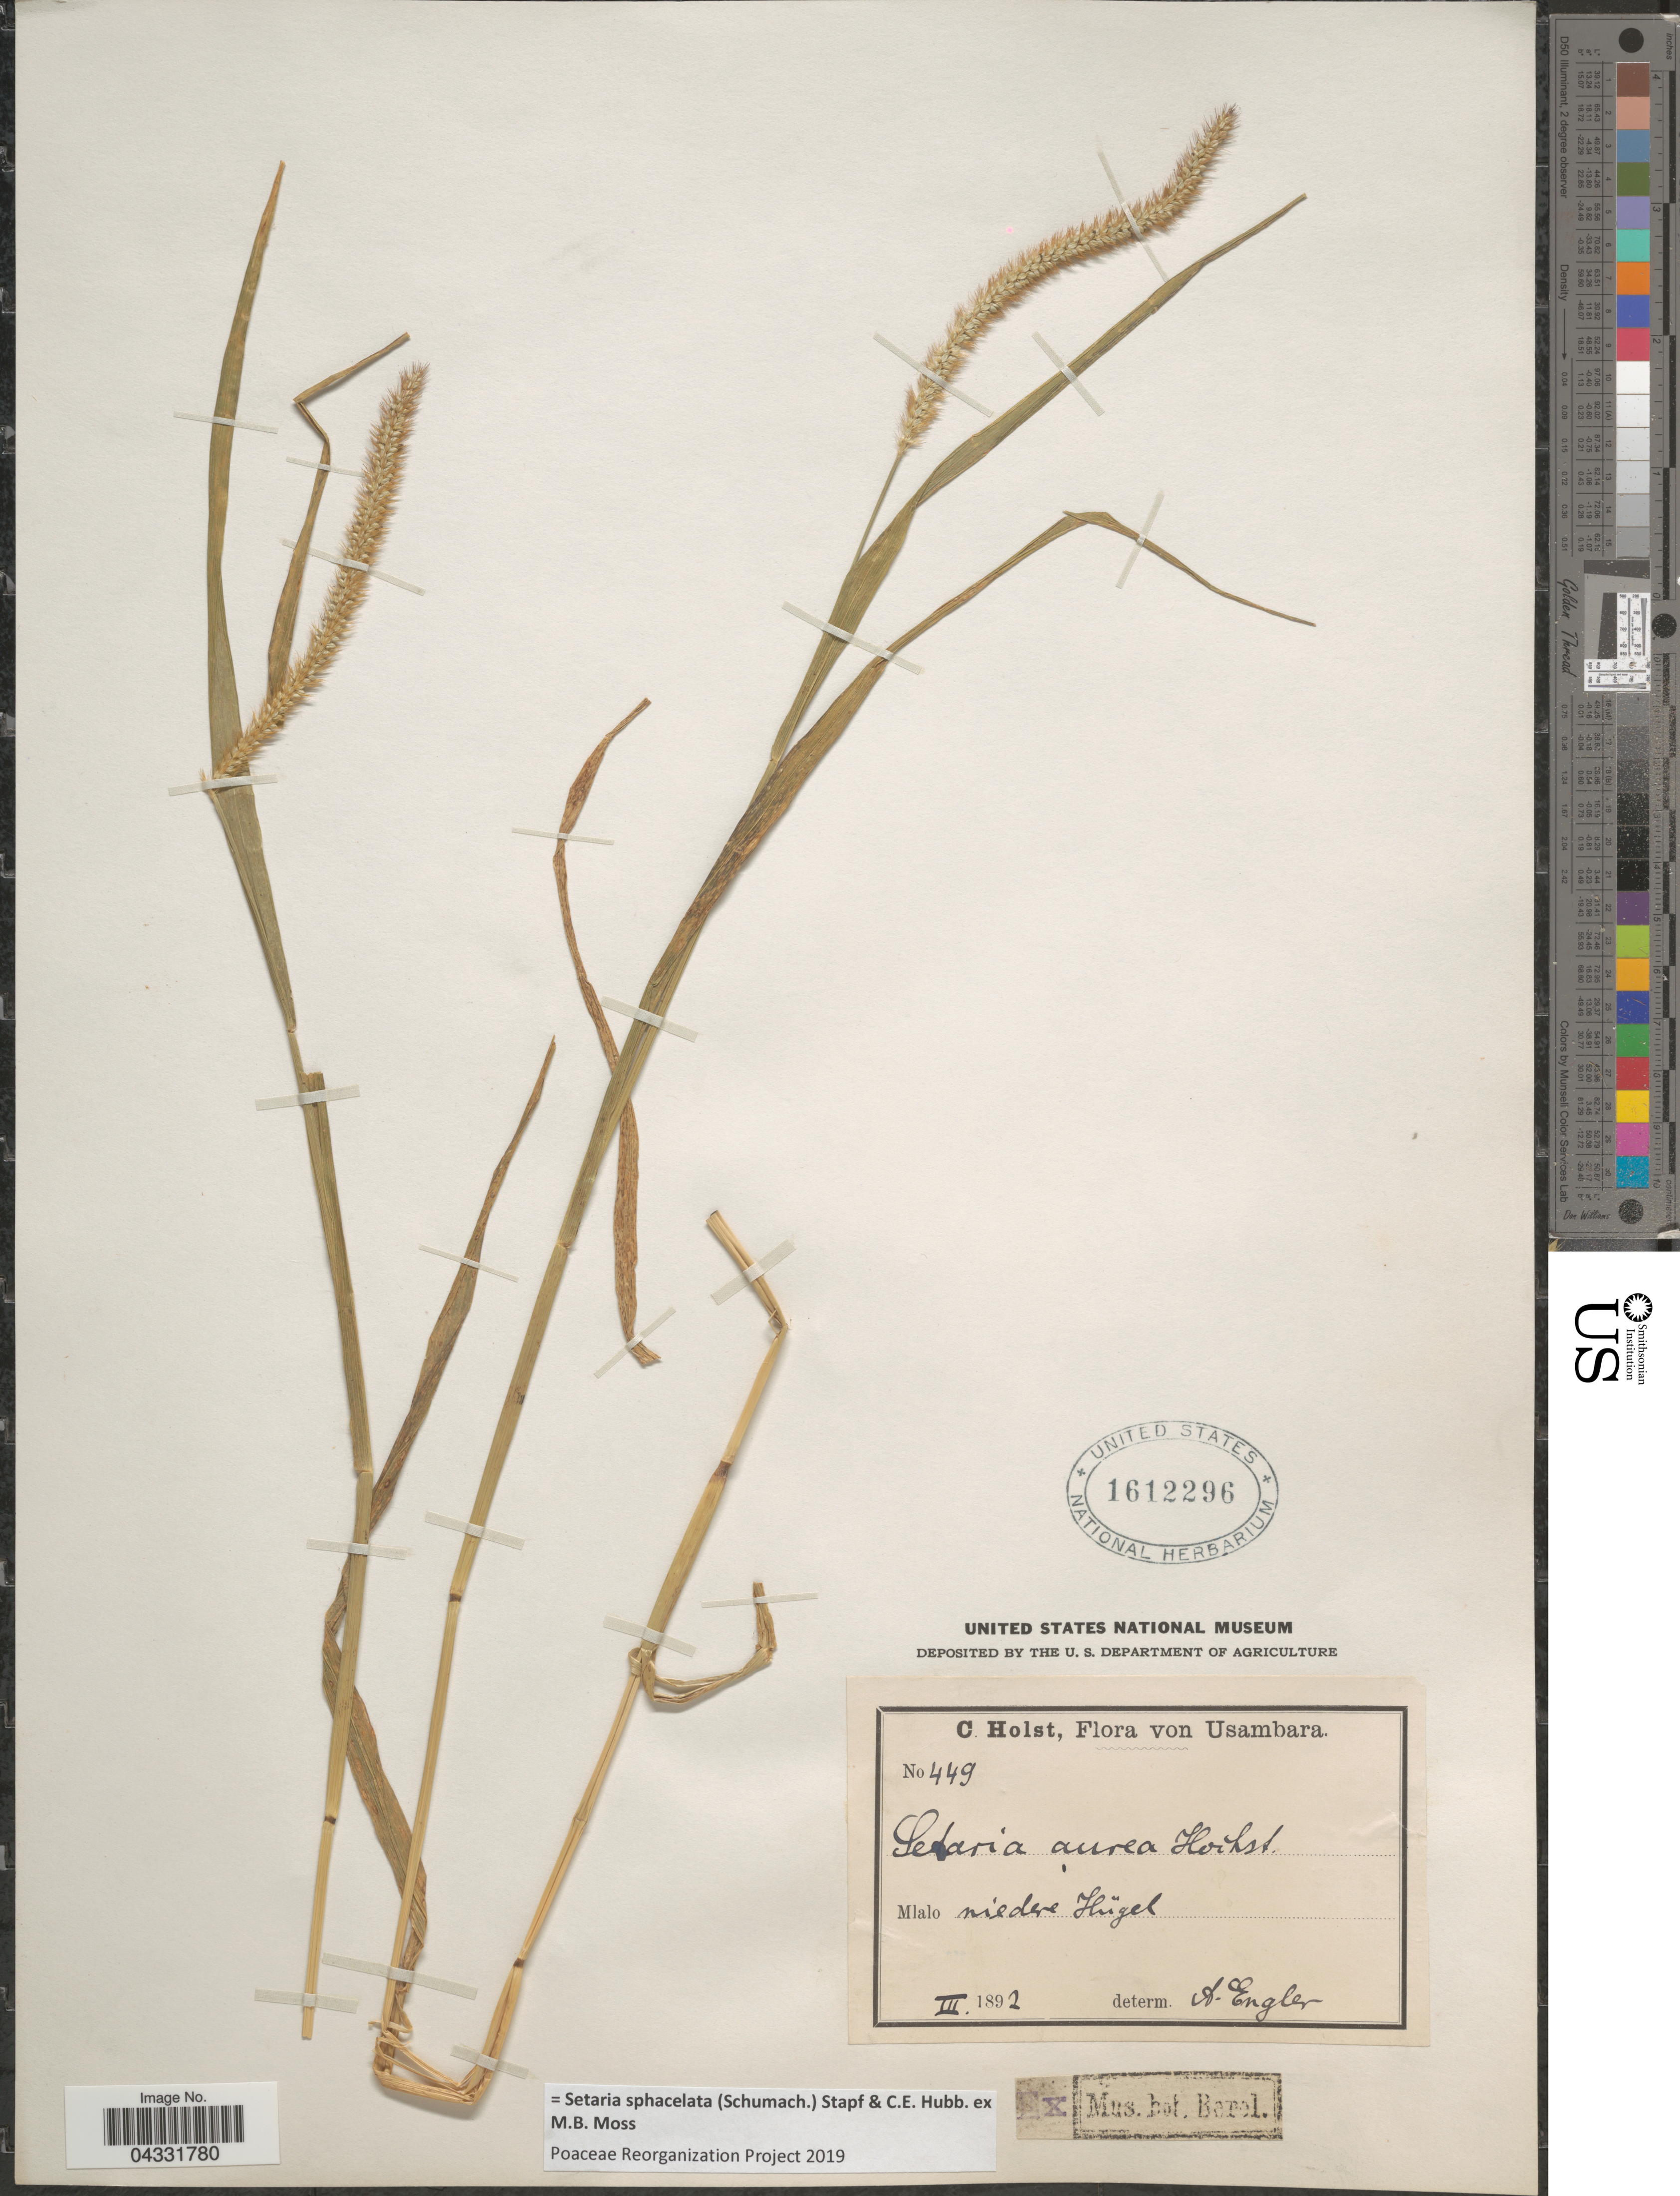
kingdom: Plantae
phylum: Tracheophyta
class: Liliopsida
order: Poales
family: Poaceae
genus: Setaria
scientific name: Setaria sphacelata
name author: (Schumach.) Stapf & Hubb. ex Moss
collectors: C. H. Holst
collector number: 449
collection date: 1892-03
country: Tanzania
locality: Usambara. Mlalo niedere Hügel.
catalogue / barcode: US 1612296